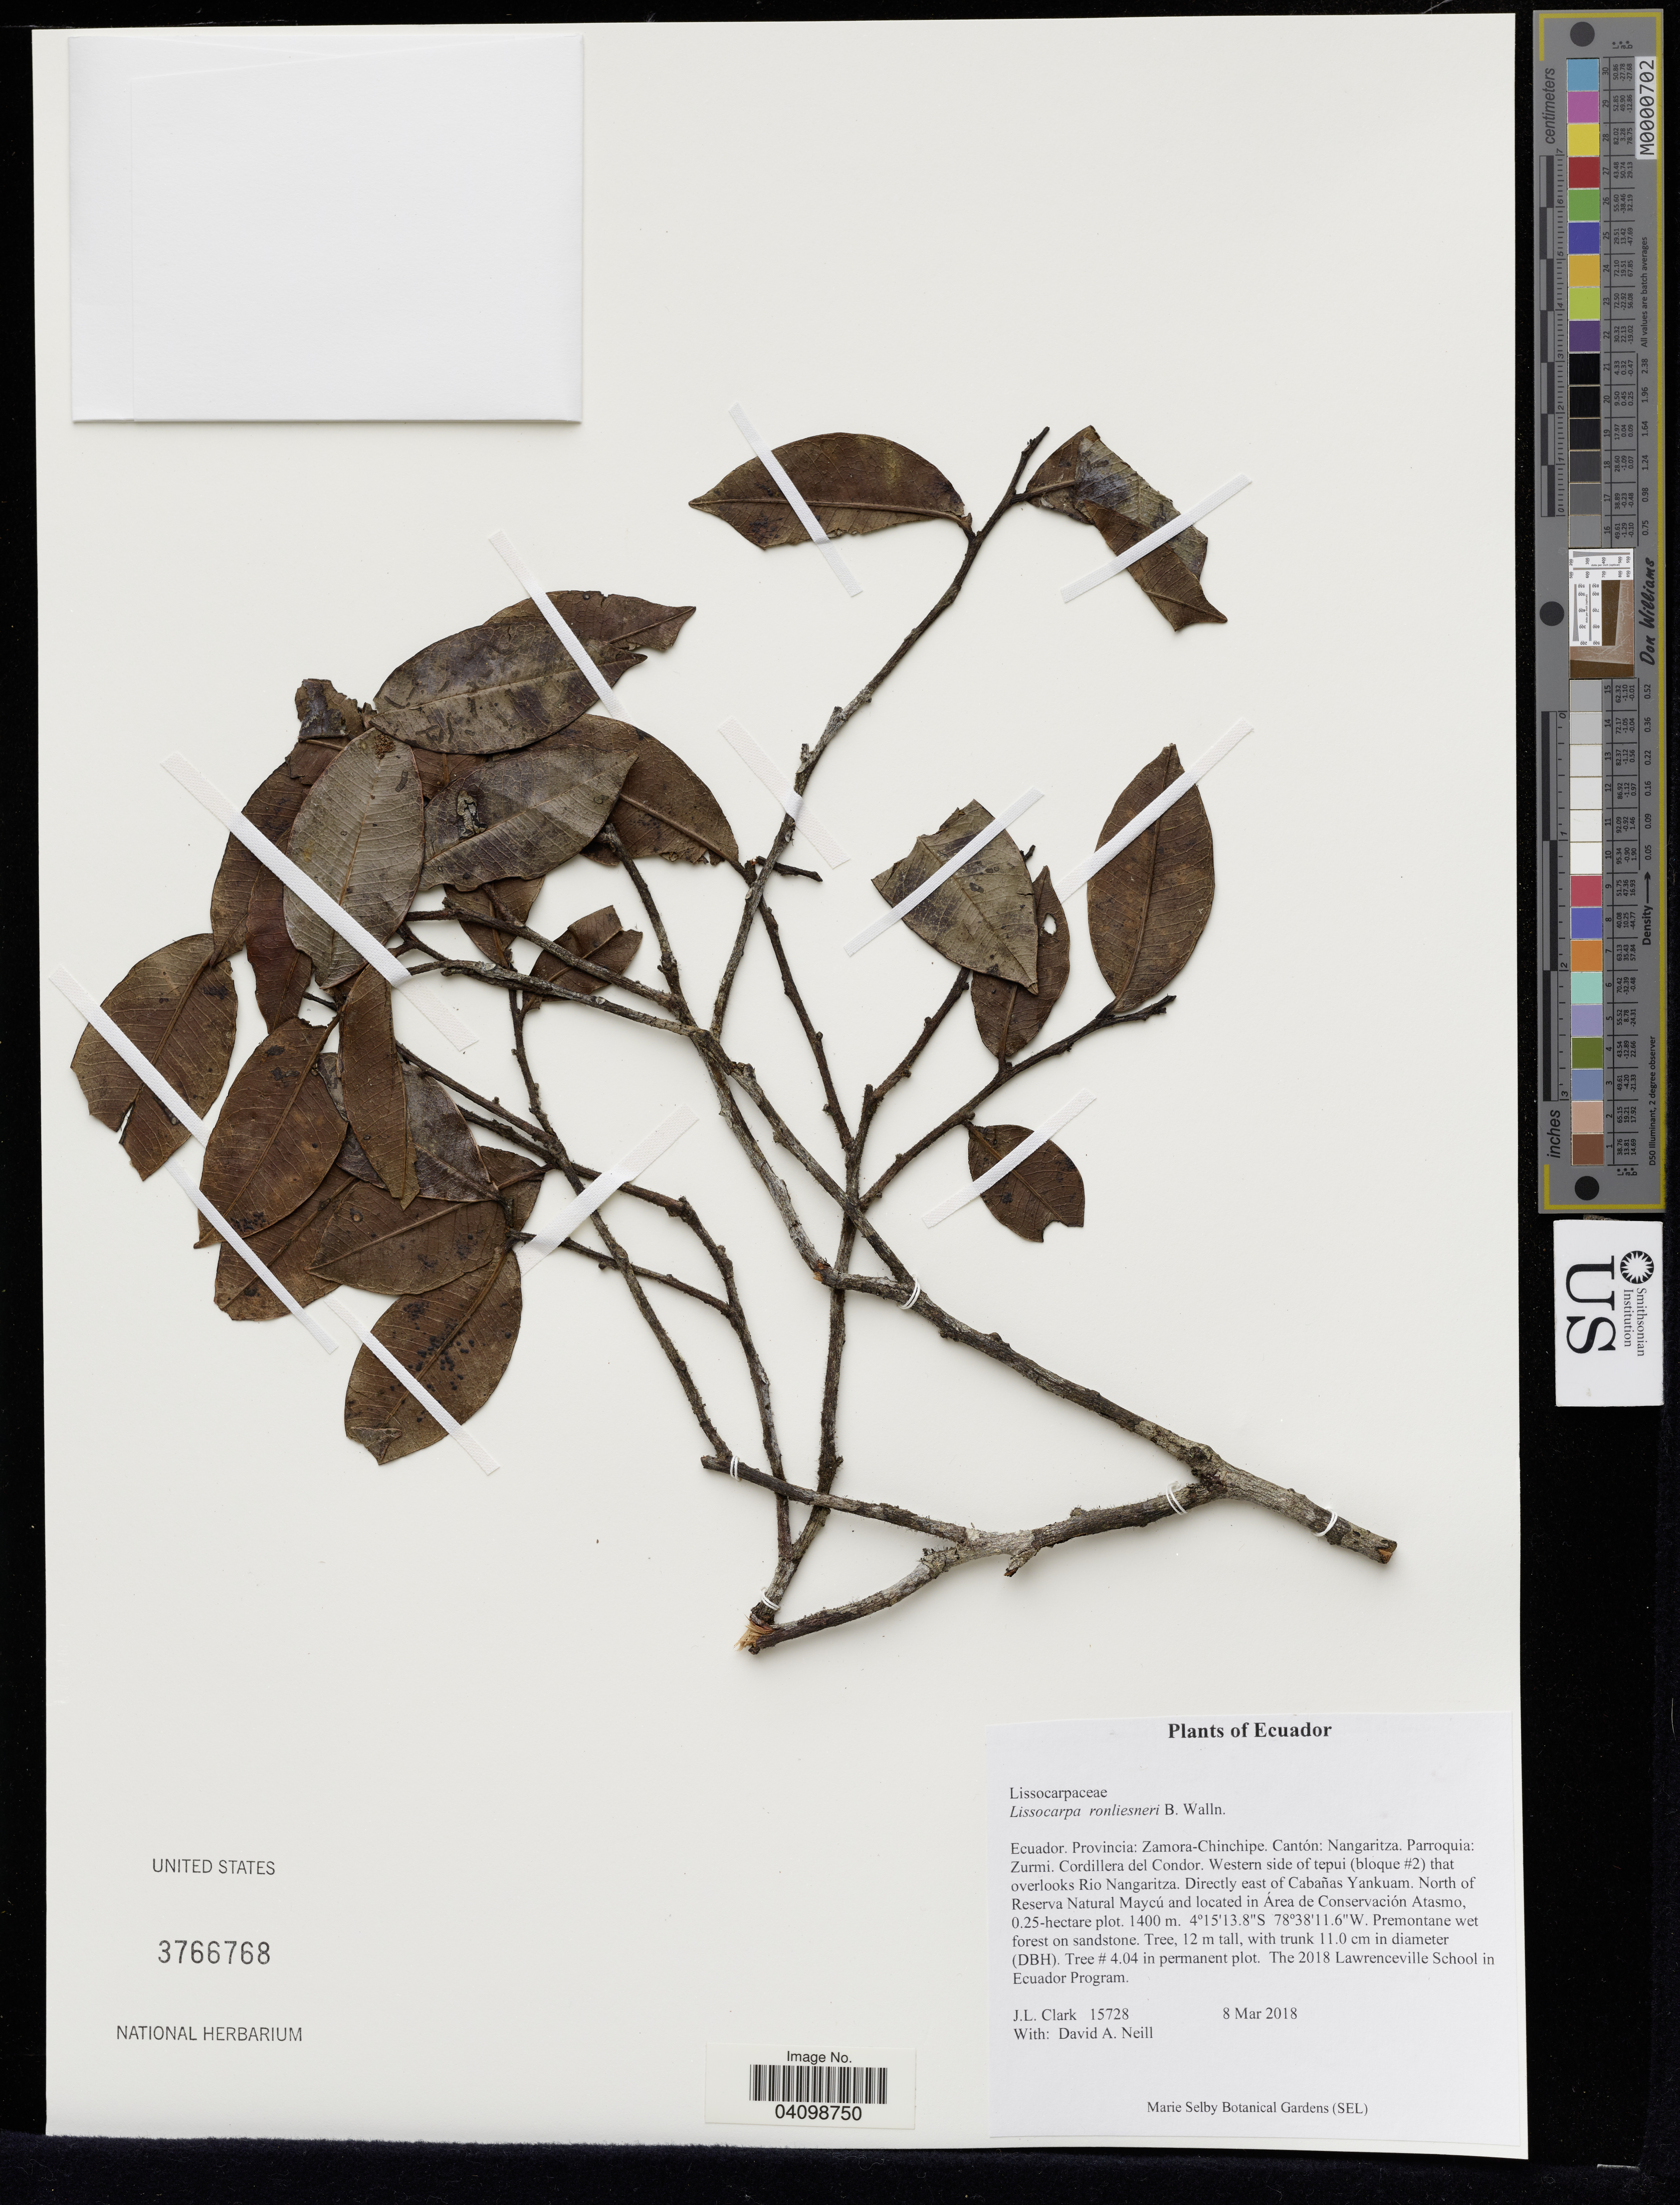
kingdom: Plantae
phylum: Tracheophyta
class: Magnoliopsida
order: Ericales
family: Ebenaceae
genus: Lissocarpa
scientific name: Lissocarpa ronliesneri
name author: B. Walln.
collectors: J. Clark & D. A. Neill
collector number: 15728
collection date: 2018-03-08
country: Ecuador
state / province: Zamora-Chinchipe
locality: Cantón: Nangaritza, Parroquia: Zurmi, Cordillera del Condor, Western side of tepui (bloque #2) that overlooks Rio Nangaritza, Directly east of Cabañas Yankuam, North of Reserva Natural Maycú and located in Área de Conservación Atasmo.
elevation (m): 1400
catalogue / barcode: US 3766768